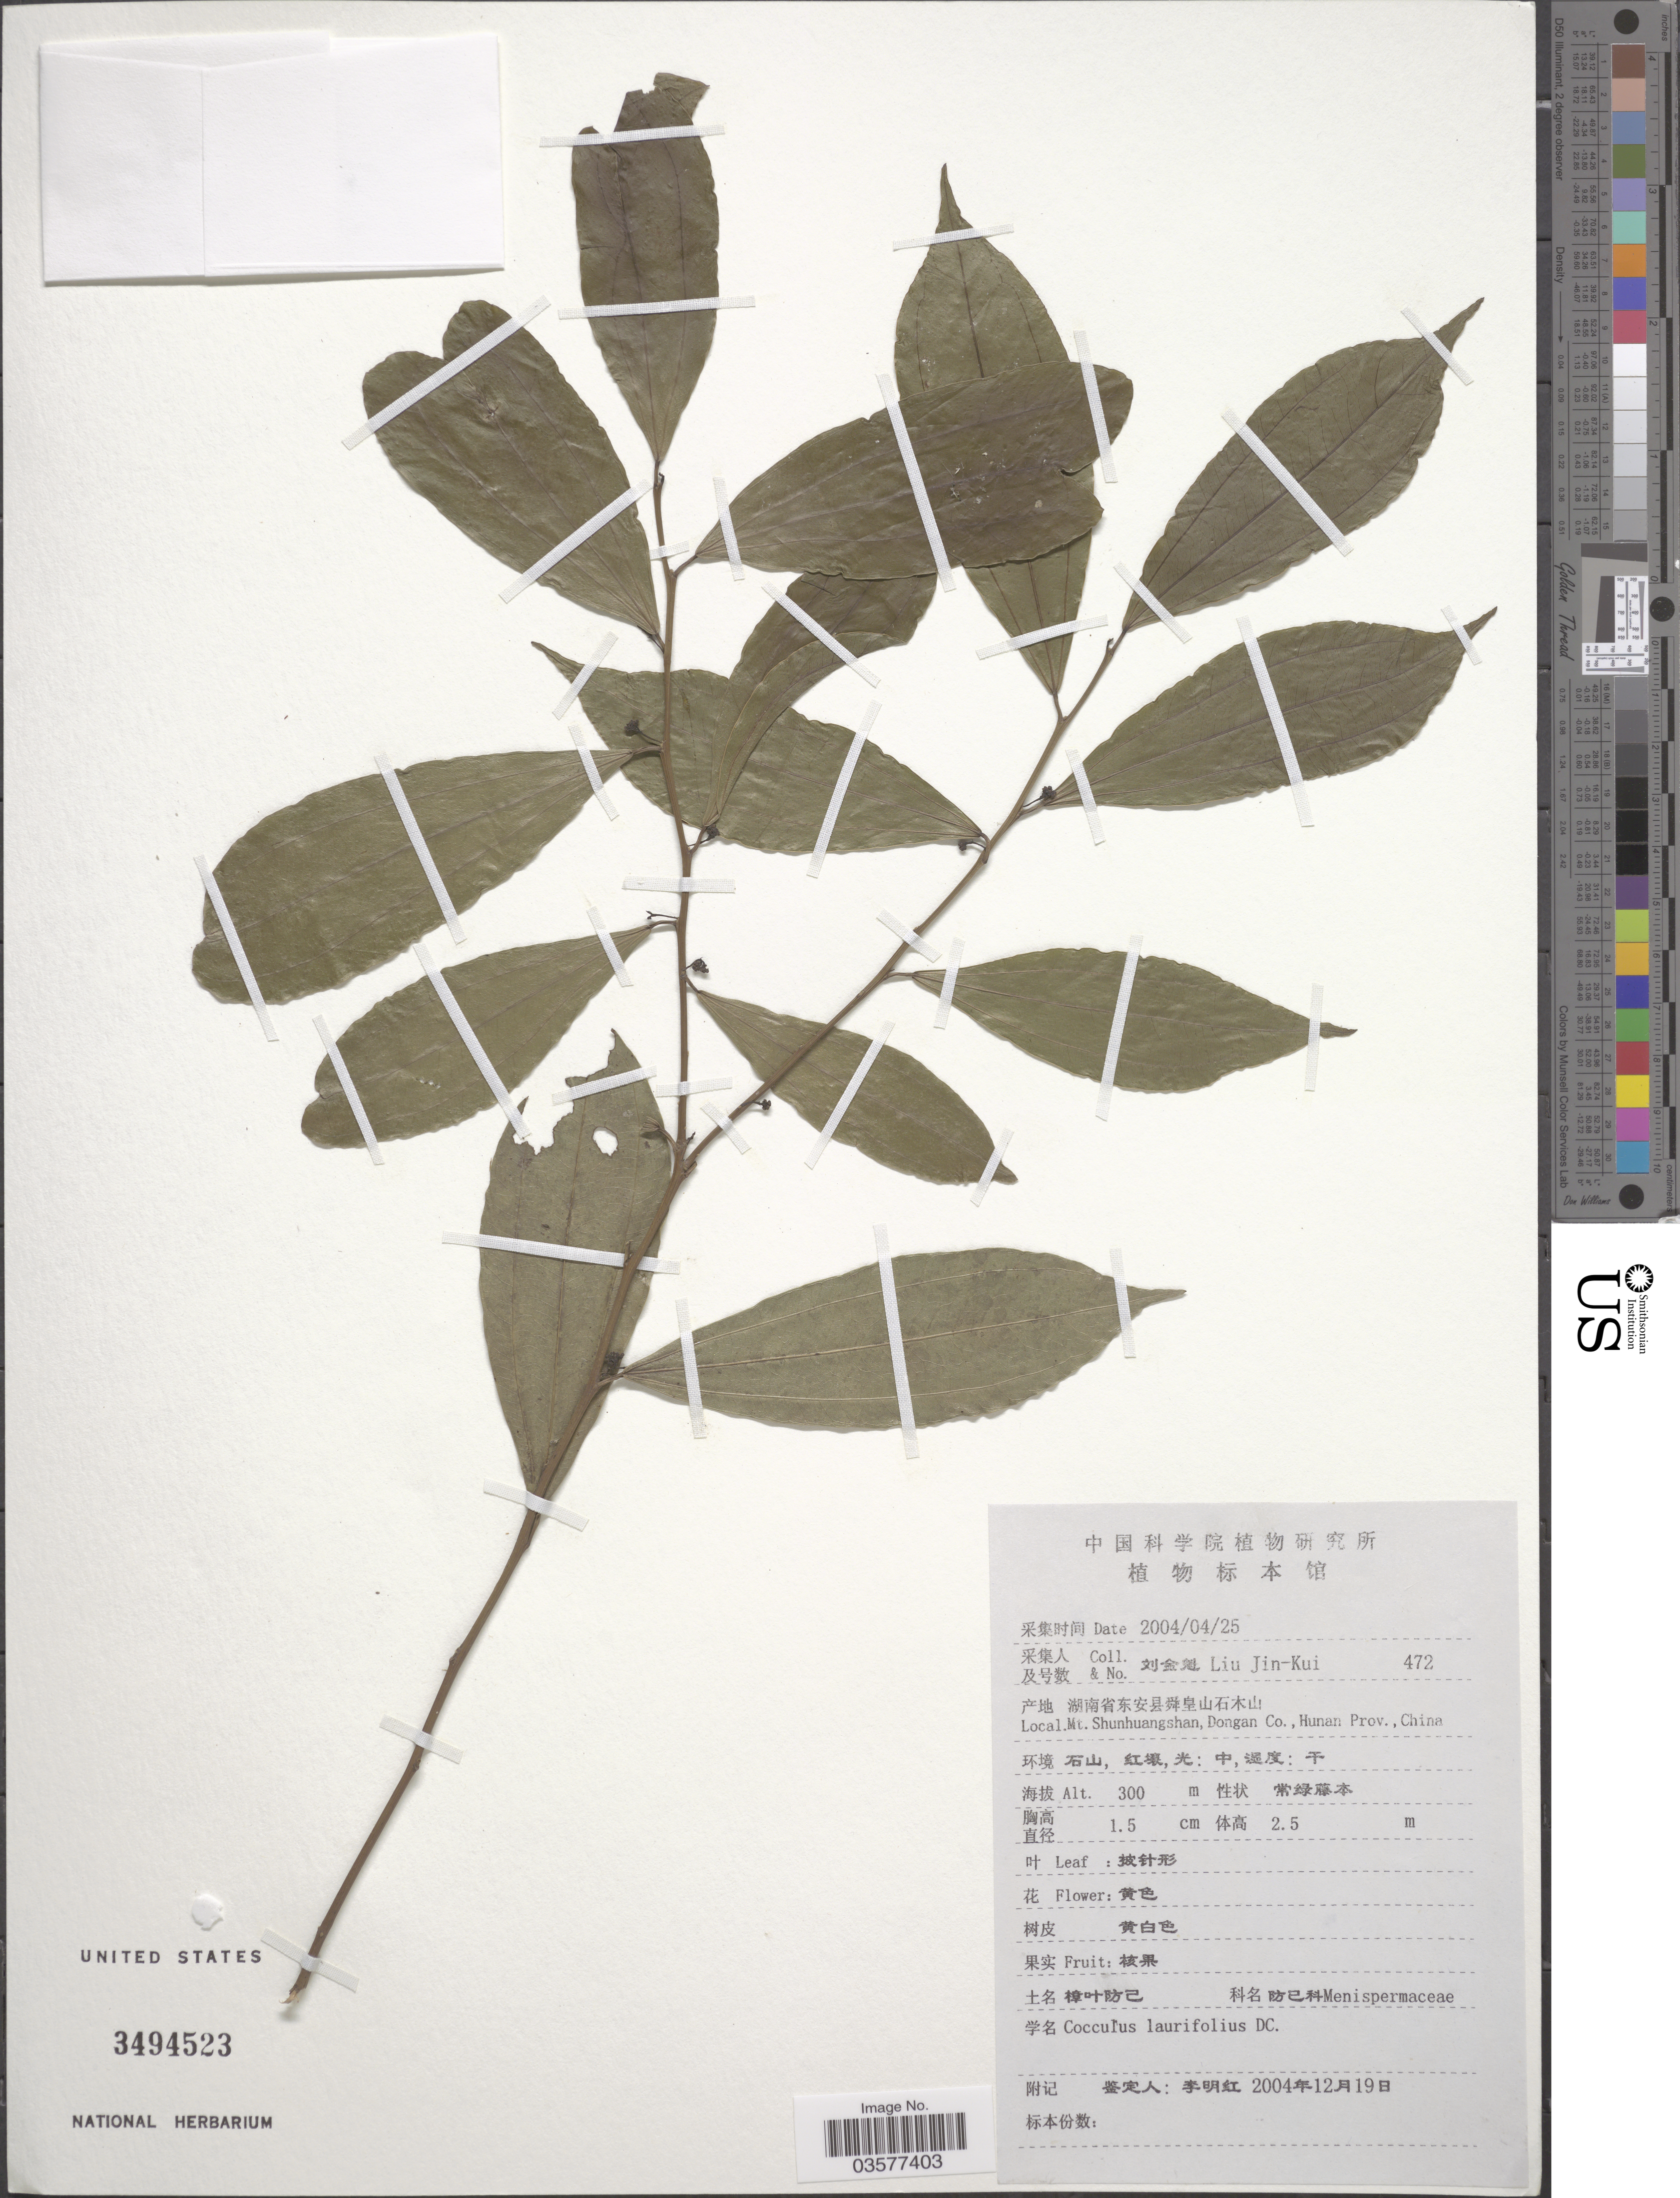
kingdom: Plantae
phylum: Tracheophyta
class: Magnoliopsida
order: Ranunculales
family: Menispermaceae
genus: Cocculus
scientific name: Cocculus laurifolius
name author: DC.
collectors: Liu Jin-Kui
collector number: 472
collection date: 2004-04-25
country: China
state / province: Hunan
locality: Mt. Shunhuangshan, Dongan Co.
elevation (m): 300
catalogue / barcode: US 3494523